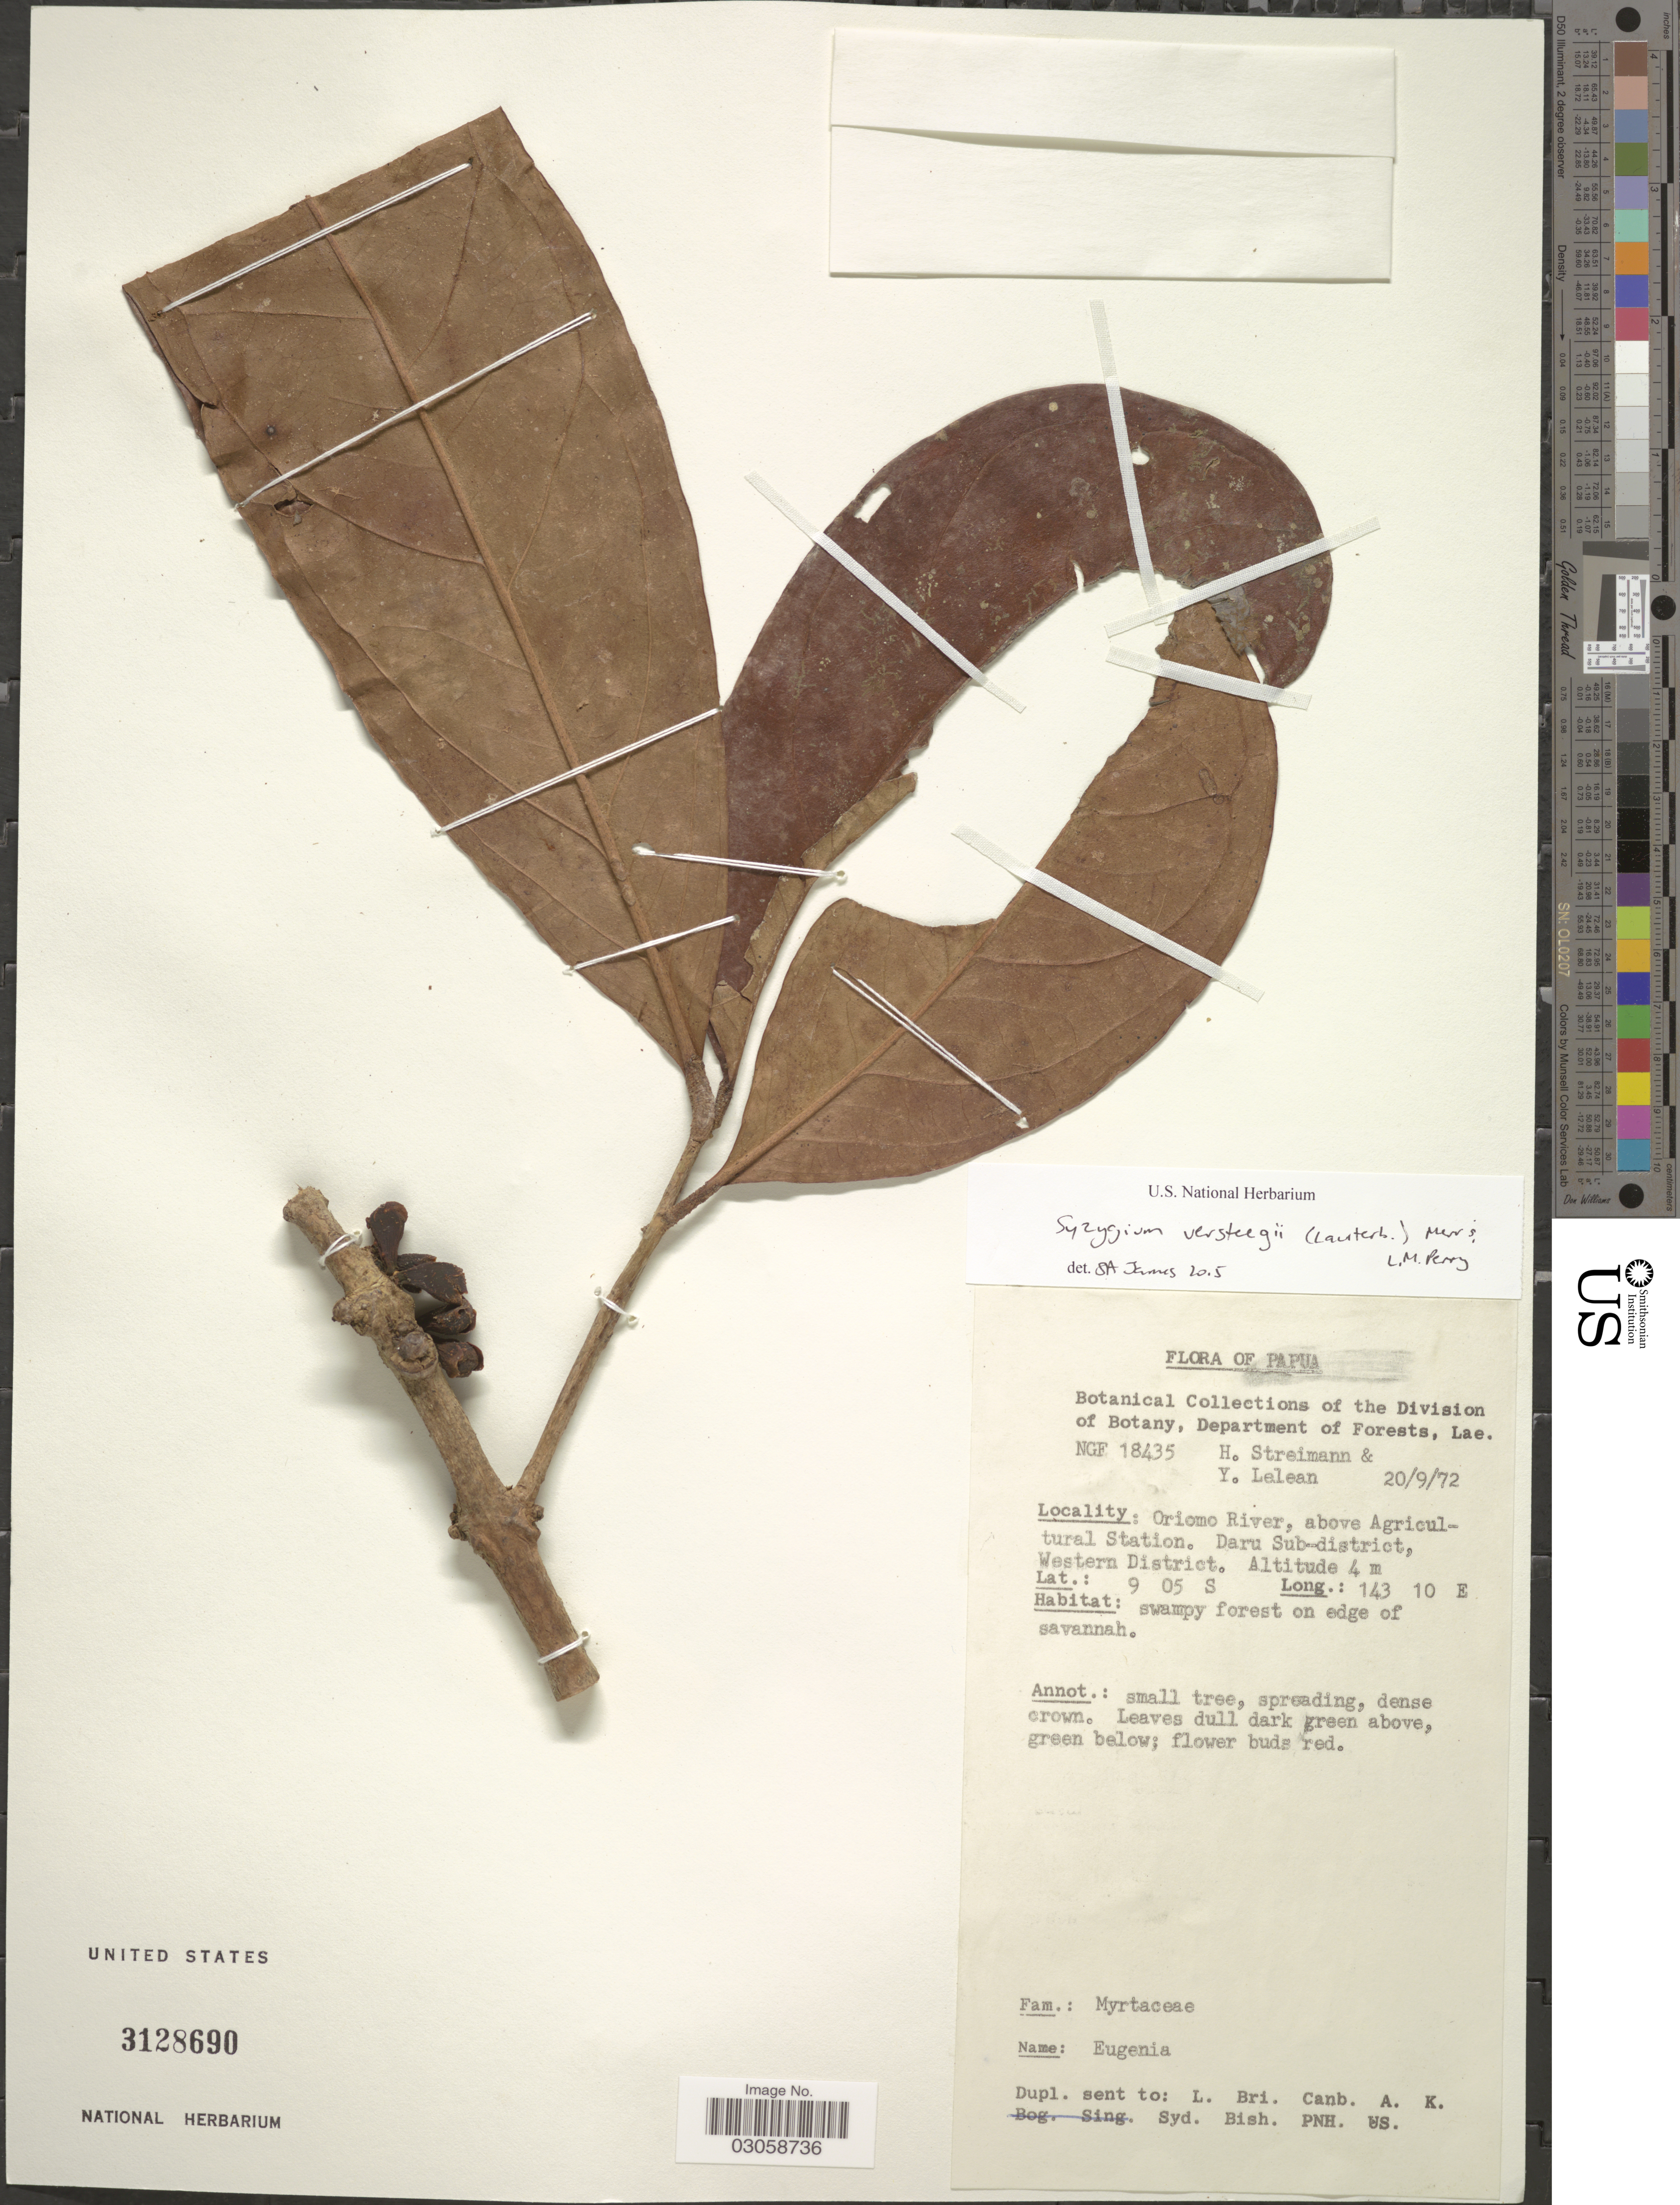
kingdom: Plantae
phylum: Tracheophyta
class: Magnoliopsida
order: Myrtales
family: Myrtaceae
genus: Syzygium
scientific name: Syzygium versteegii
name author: (Lauterb.) Merr. & L.M. Perry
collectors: H. Streimann & Y. Lelean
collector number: NGF 18435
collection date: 1972-09-20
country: Papua New Guinea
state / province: Manus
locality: Papua. Oriomo River, above Agricultural Station. Daru Sub-district, Western District.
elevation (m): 4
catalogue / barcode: US 3128690